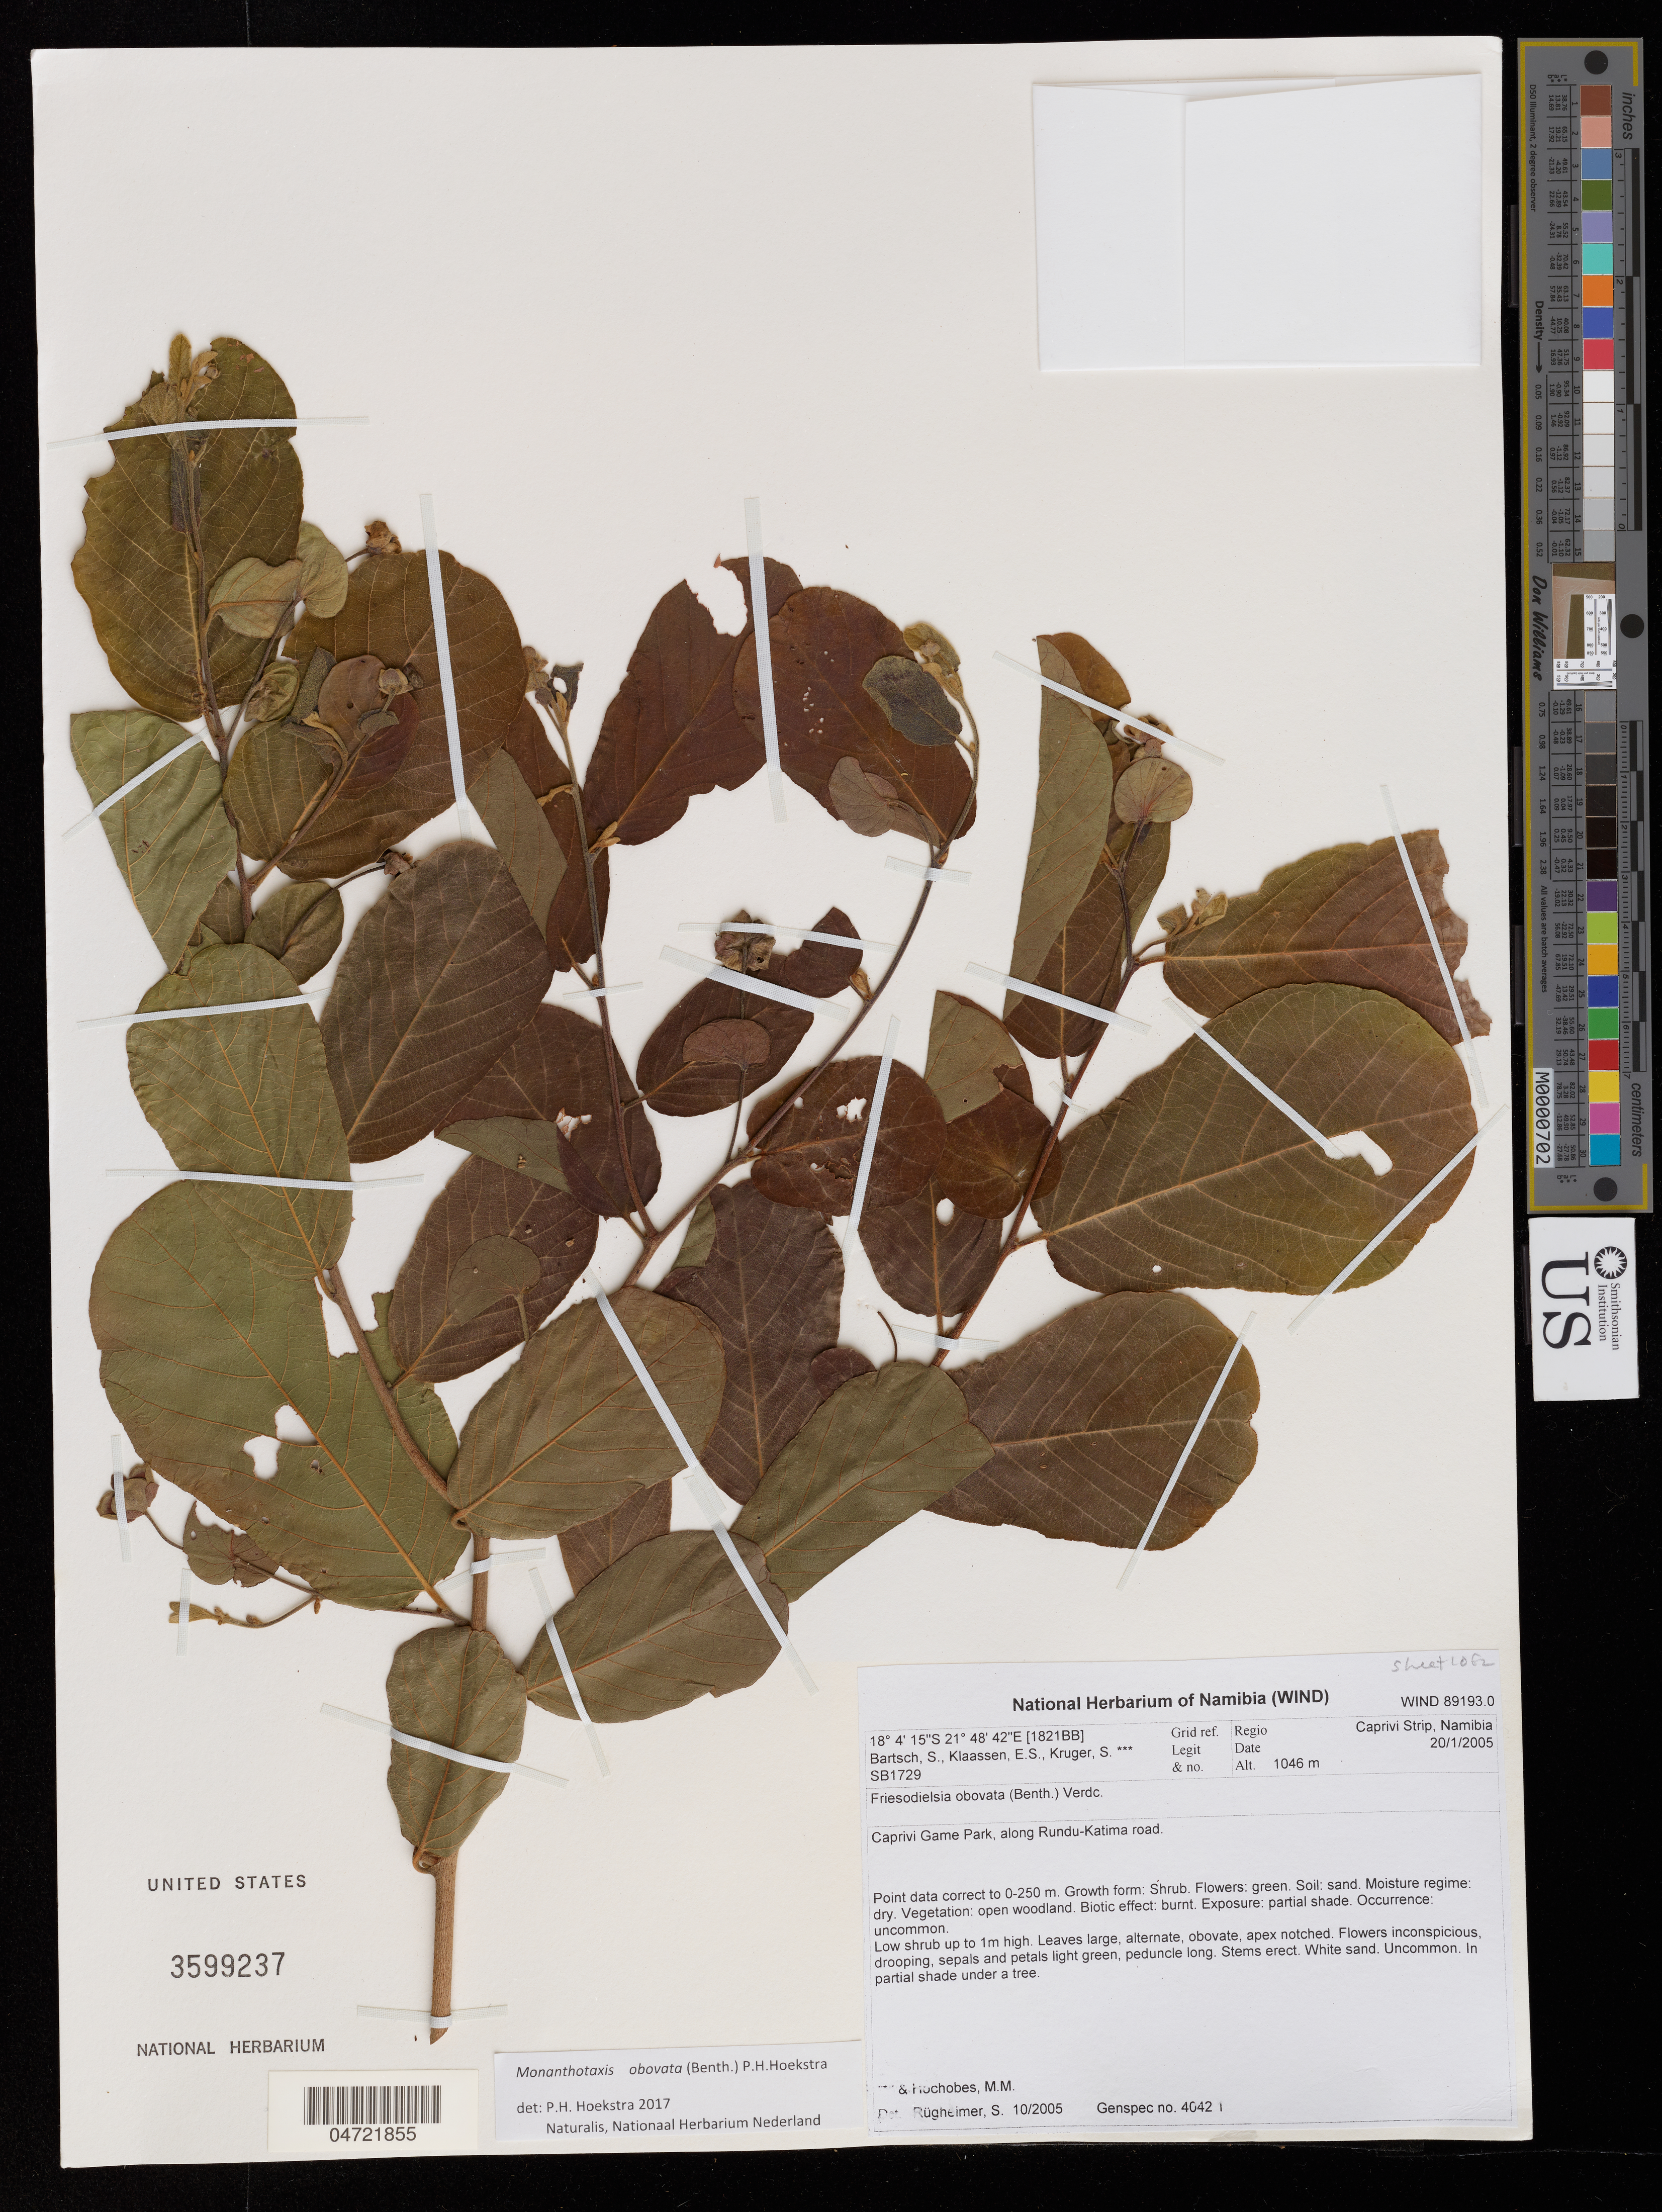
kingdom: Plantae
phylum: Tracheophyta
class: Magnoliopsida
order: Magnoliales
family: Annonaceae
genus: Monanthotaxis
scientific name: Monanthotaxis obovata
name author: (Benth.) P.H. Hoekstra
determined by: Hoekstra, P. H.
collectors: S. Bartsch, E. S. Klaassen, S. Kruger & M. Hochobes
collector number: SB 1729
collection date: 2005-01-20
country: Namibia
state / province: Caprivi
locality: Caprivi Game Park, along Rundu-Katima road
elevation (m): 1046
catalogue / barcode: US 3599237